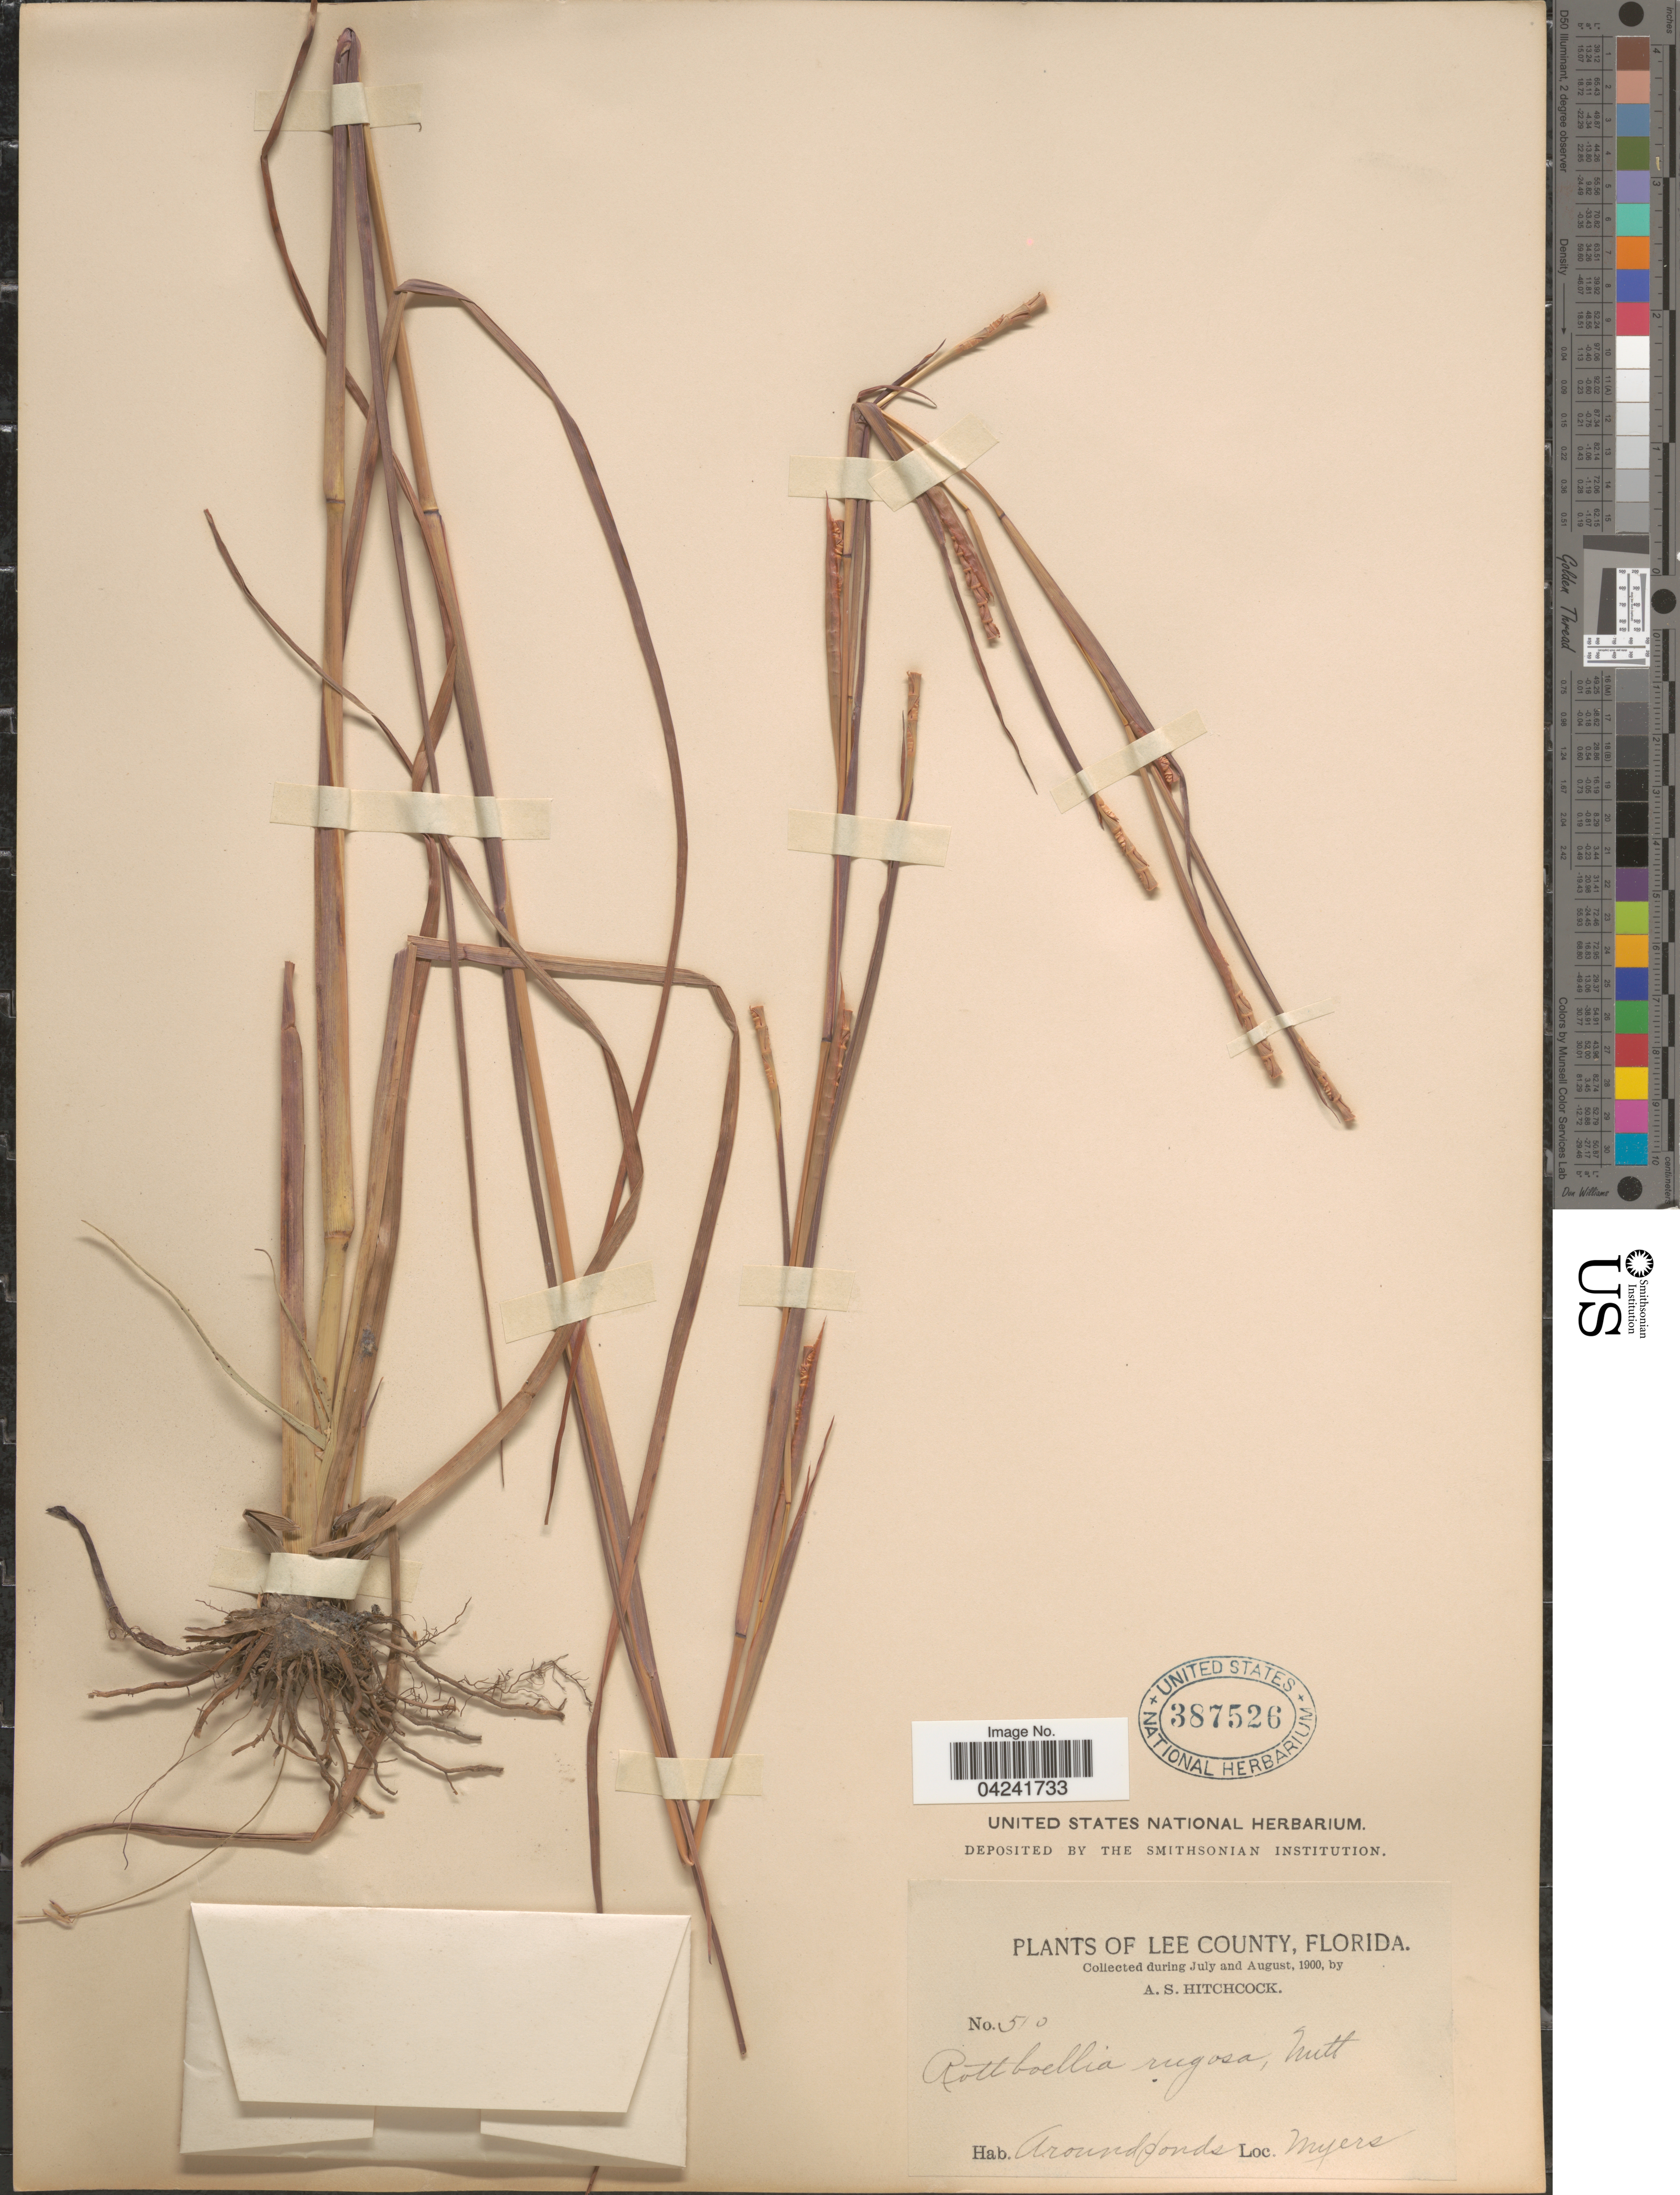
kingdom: Plantae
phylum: Tracheophyta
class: Liliopsida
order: Poales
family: Poaceae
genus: Mnesithea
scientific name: Mnesithea rugosa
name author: (Nutt.) de Koning & Sosef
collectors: A. S. Hitchcock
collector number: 510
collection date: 1900-07/1900-08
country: United States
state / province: Florida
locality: Lee County. Myers.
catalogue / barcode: US 387526